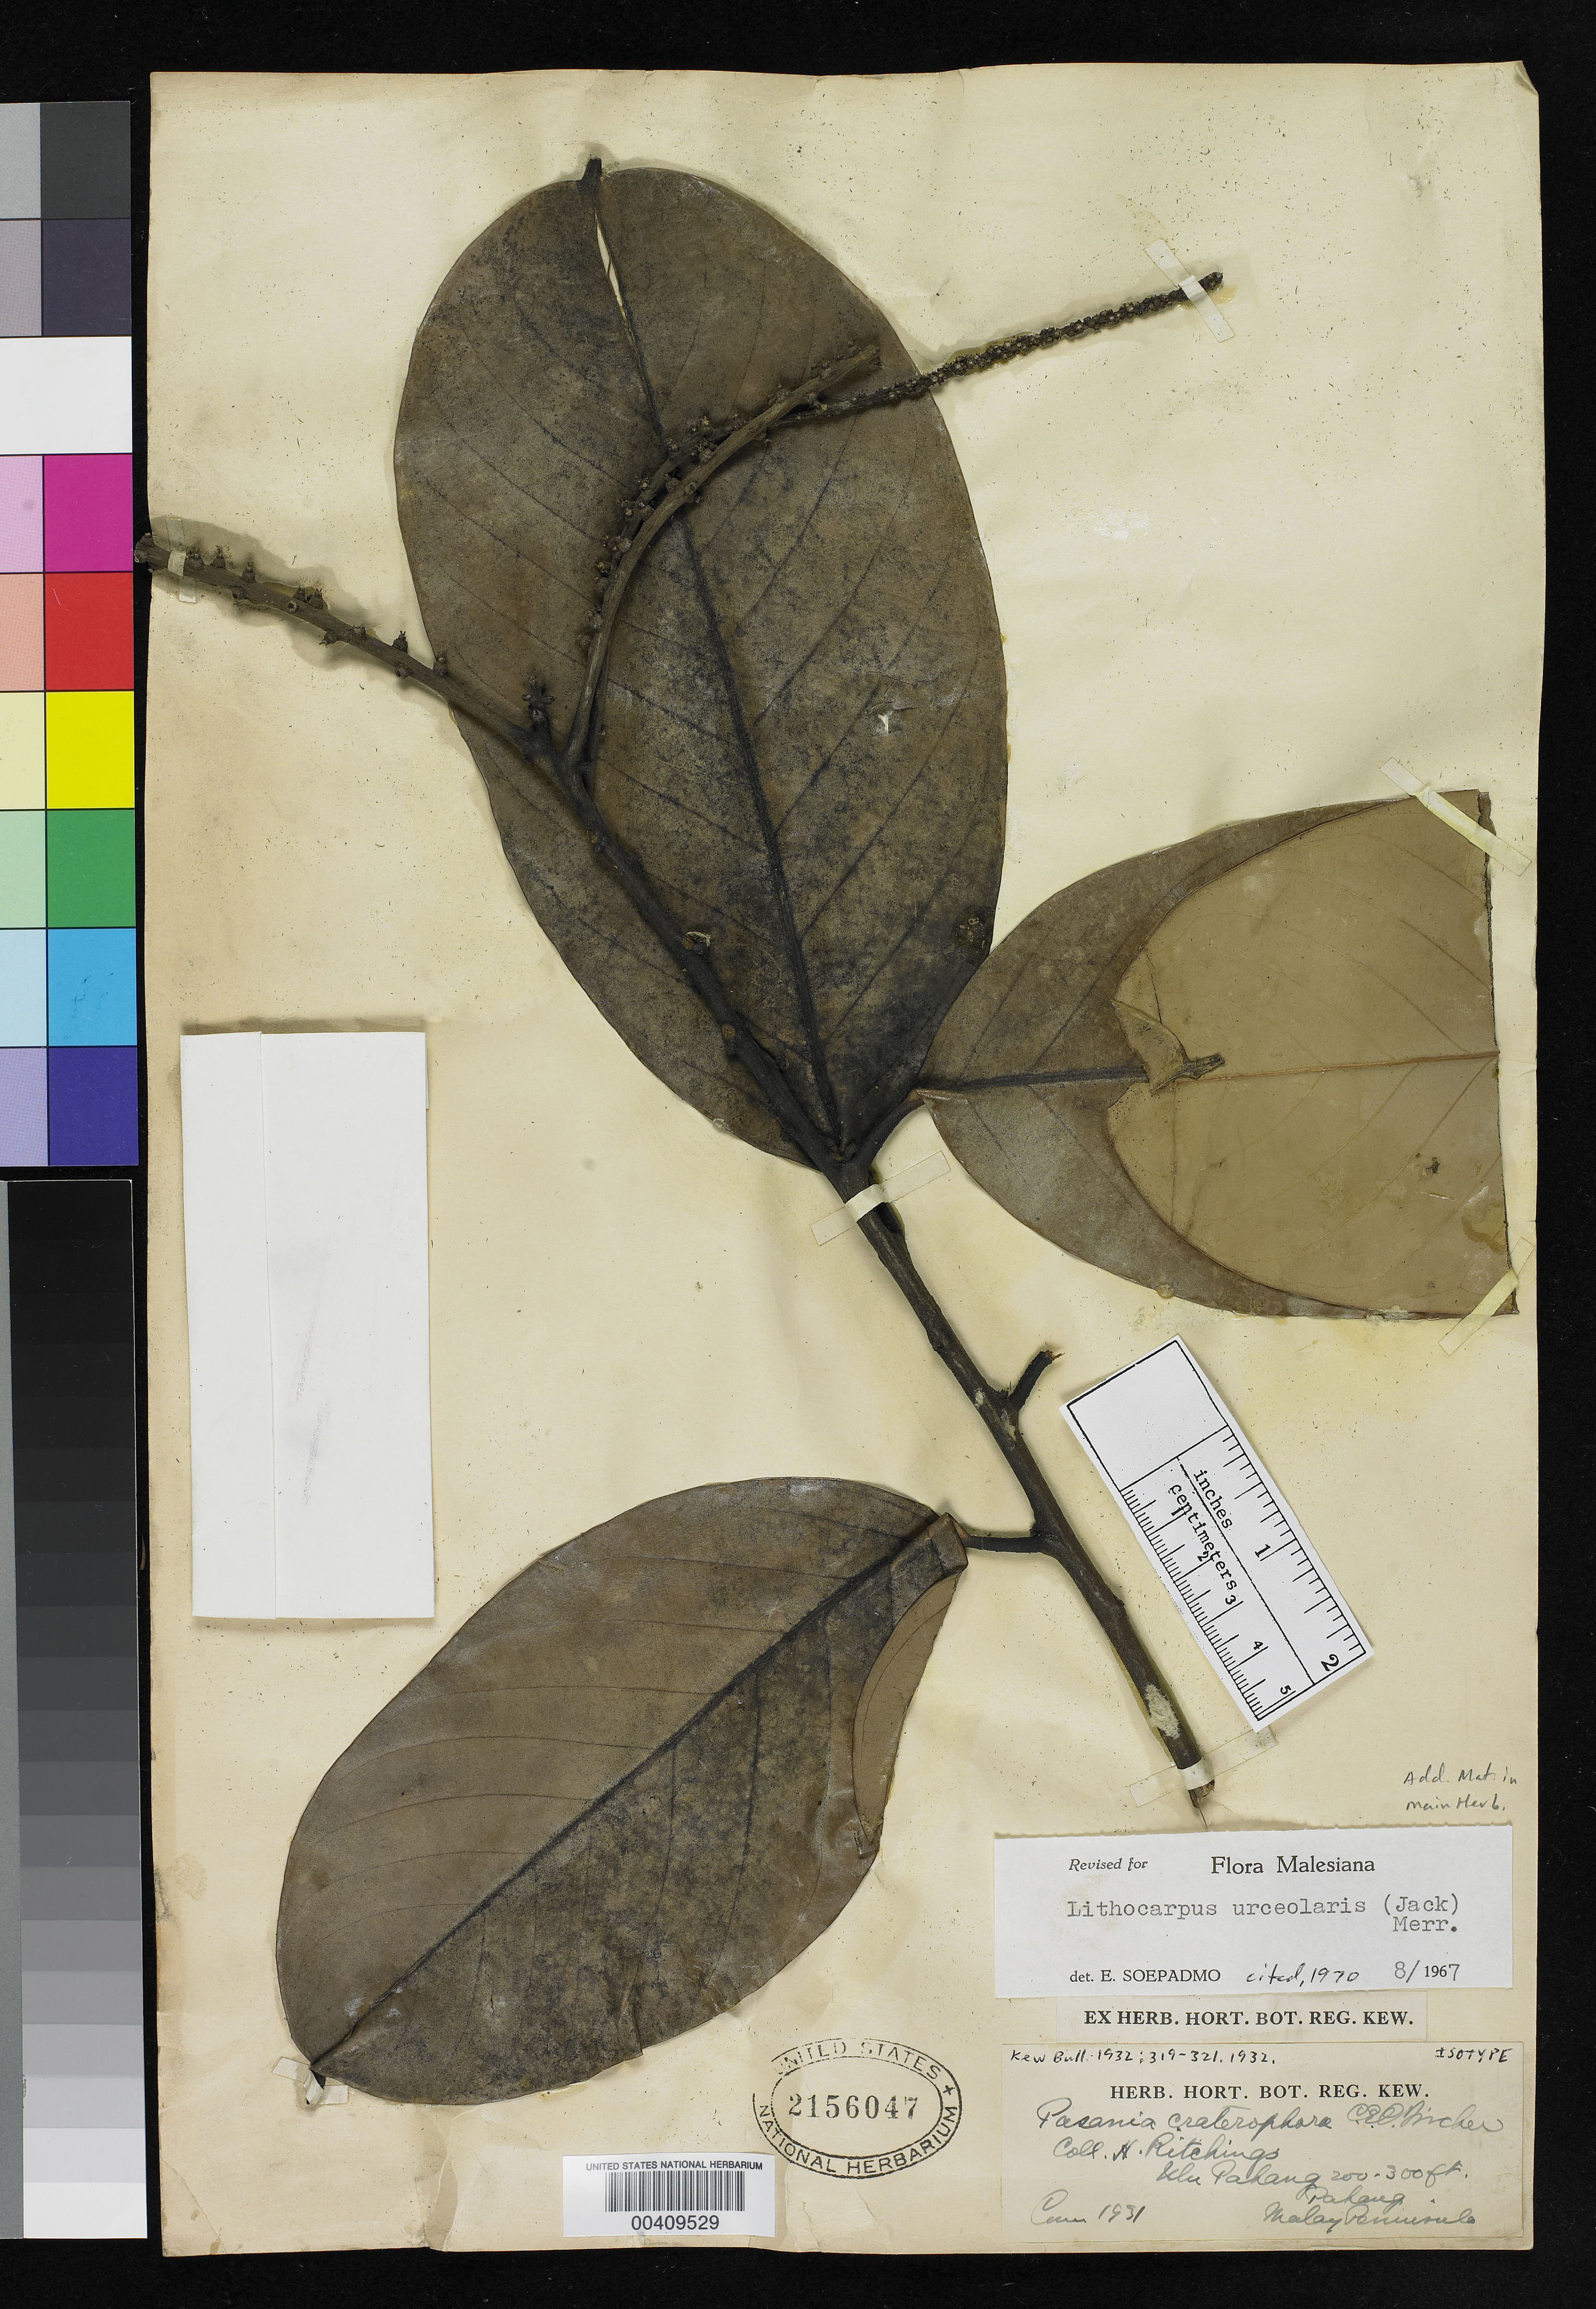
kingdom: Plantae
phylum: Tracheophyta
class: Magnoliopsida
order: Fagales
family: Fagaceae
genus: Pasania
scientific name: Pasania craterophora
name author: C.E.C. Fisch.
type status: Isotype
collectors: H. Ritchings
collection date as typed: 1931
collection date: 1931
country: Malaysia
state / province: Pahang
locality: Ulu Pahang. [Malay Peninsula]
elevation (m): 61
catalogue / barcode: US 2156047